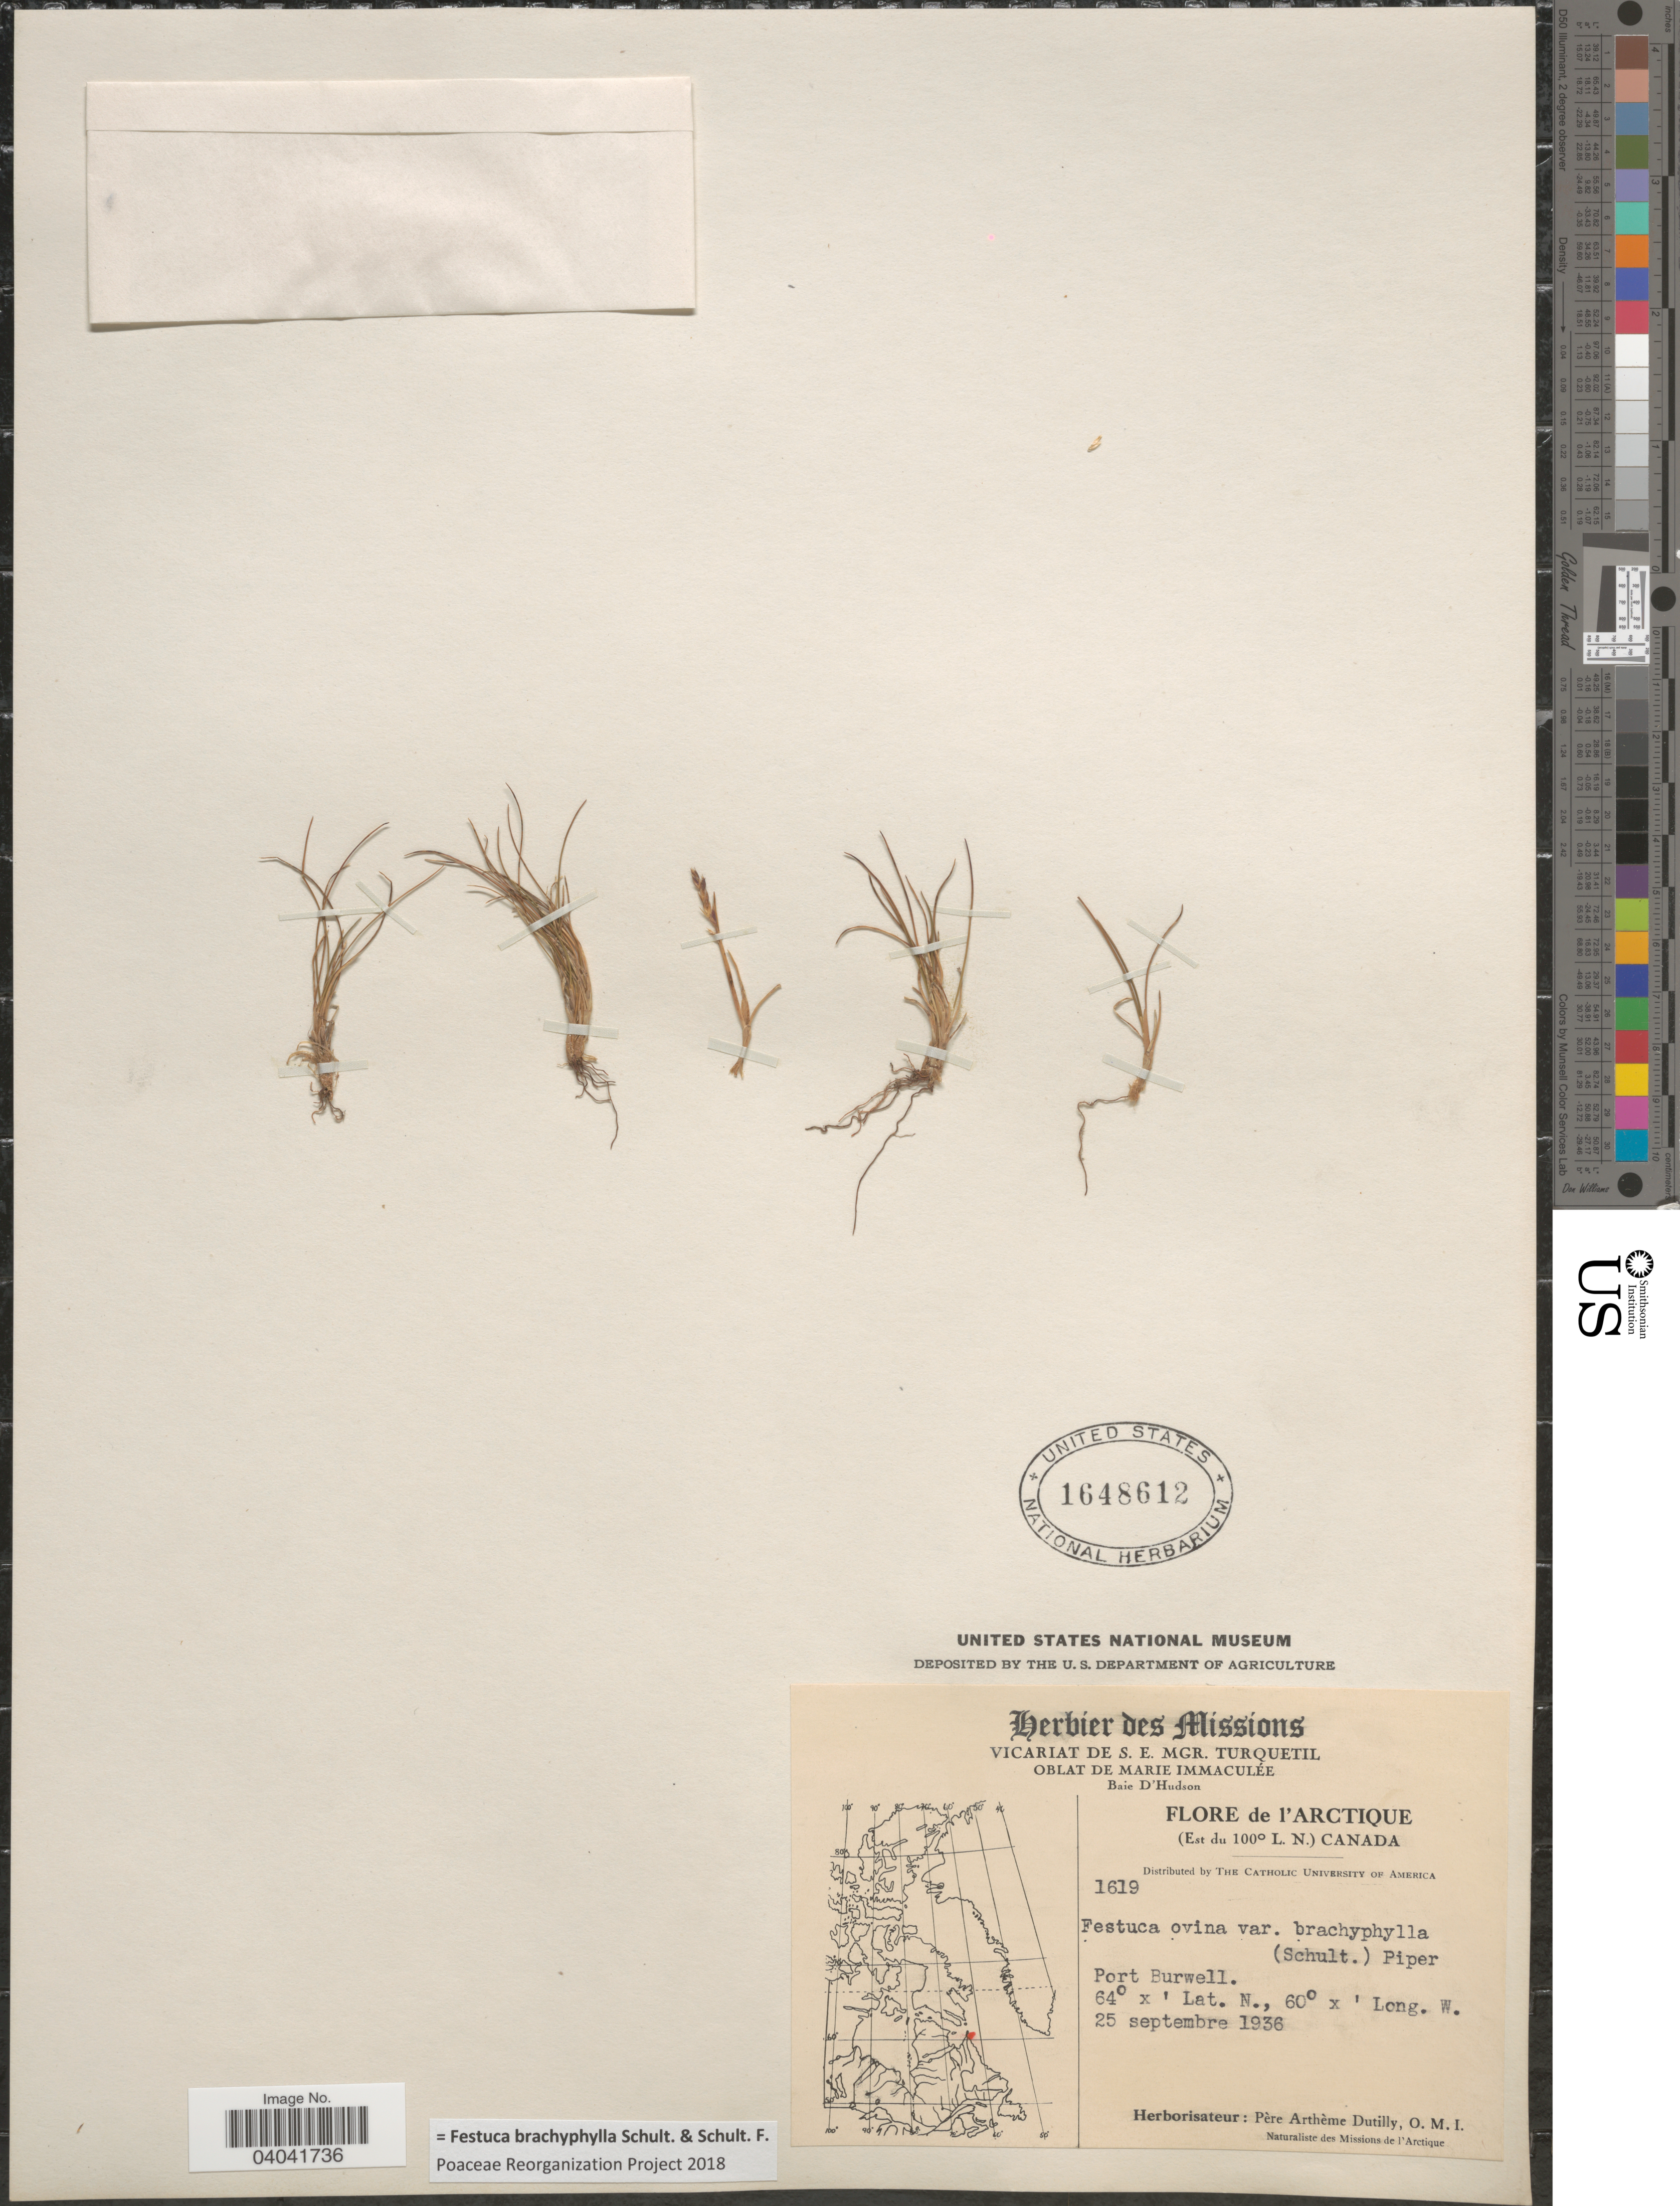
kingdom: Plantae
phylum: Tracheophyta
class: Liliopsida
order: Poales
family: Poaceae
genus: Festuca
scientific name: Festuca brachyphylla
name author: Schult. & Schult. f.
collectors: P. Dutilly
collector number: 1619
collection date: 1936-09-25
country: Canada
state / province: Ontario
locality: L'Arctique (Est du 100° L. N.) Port Burwell.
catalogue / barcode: US 1648612